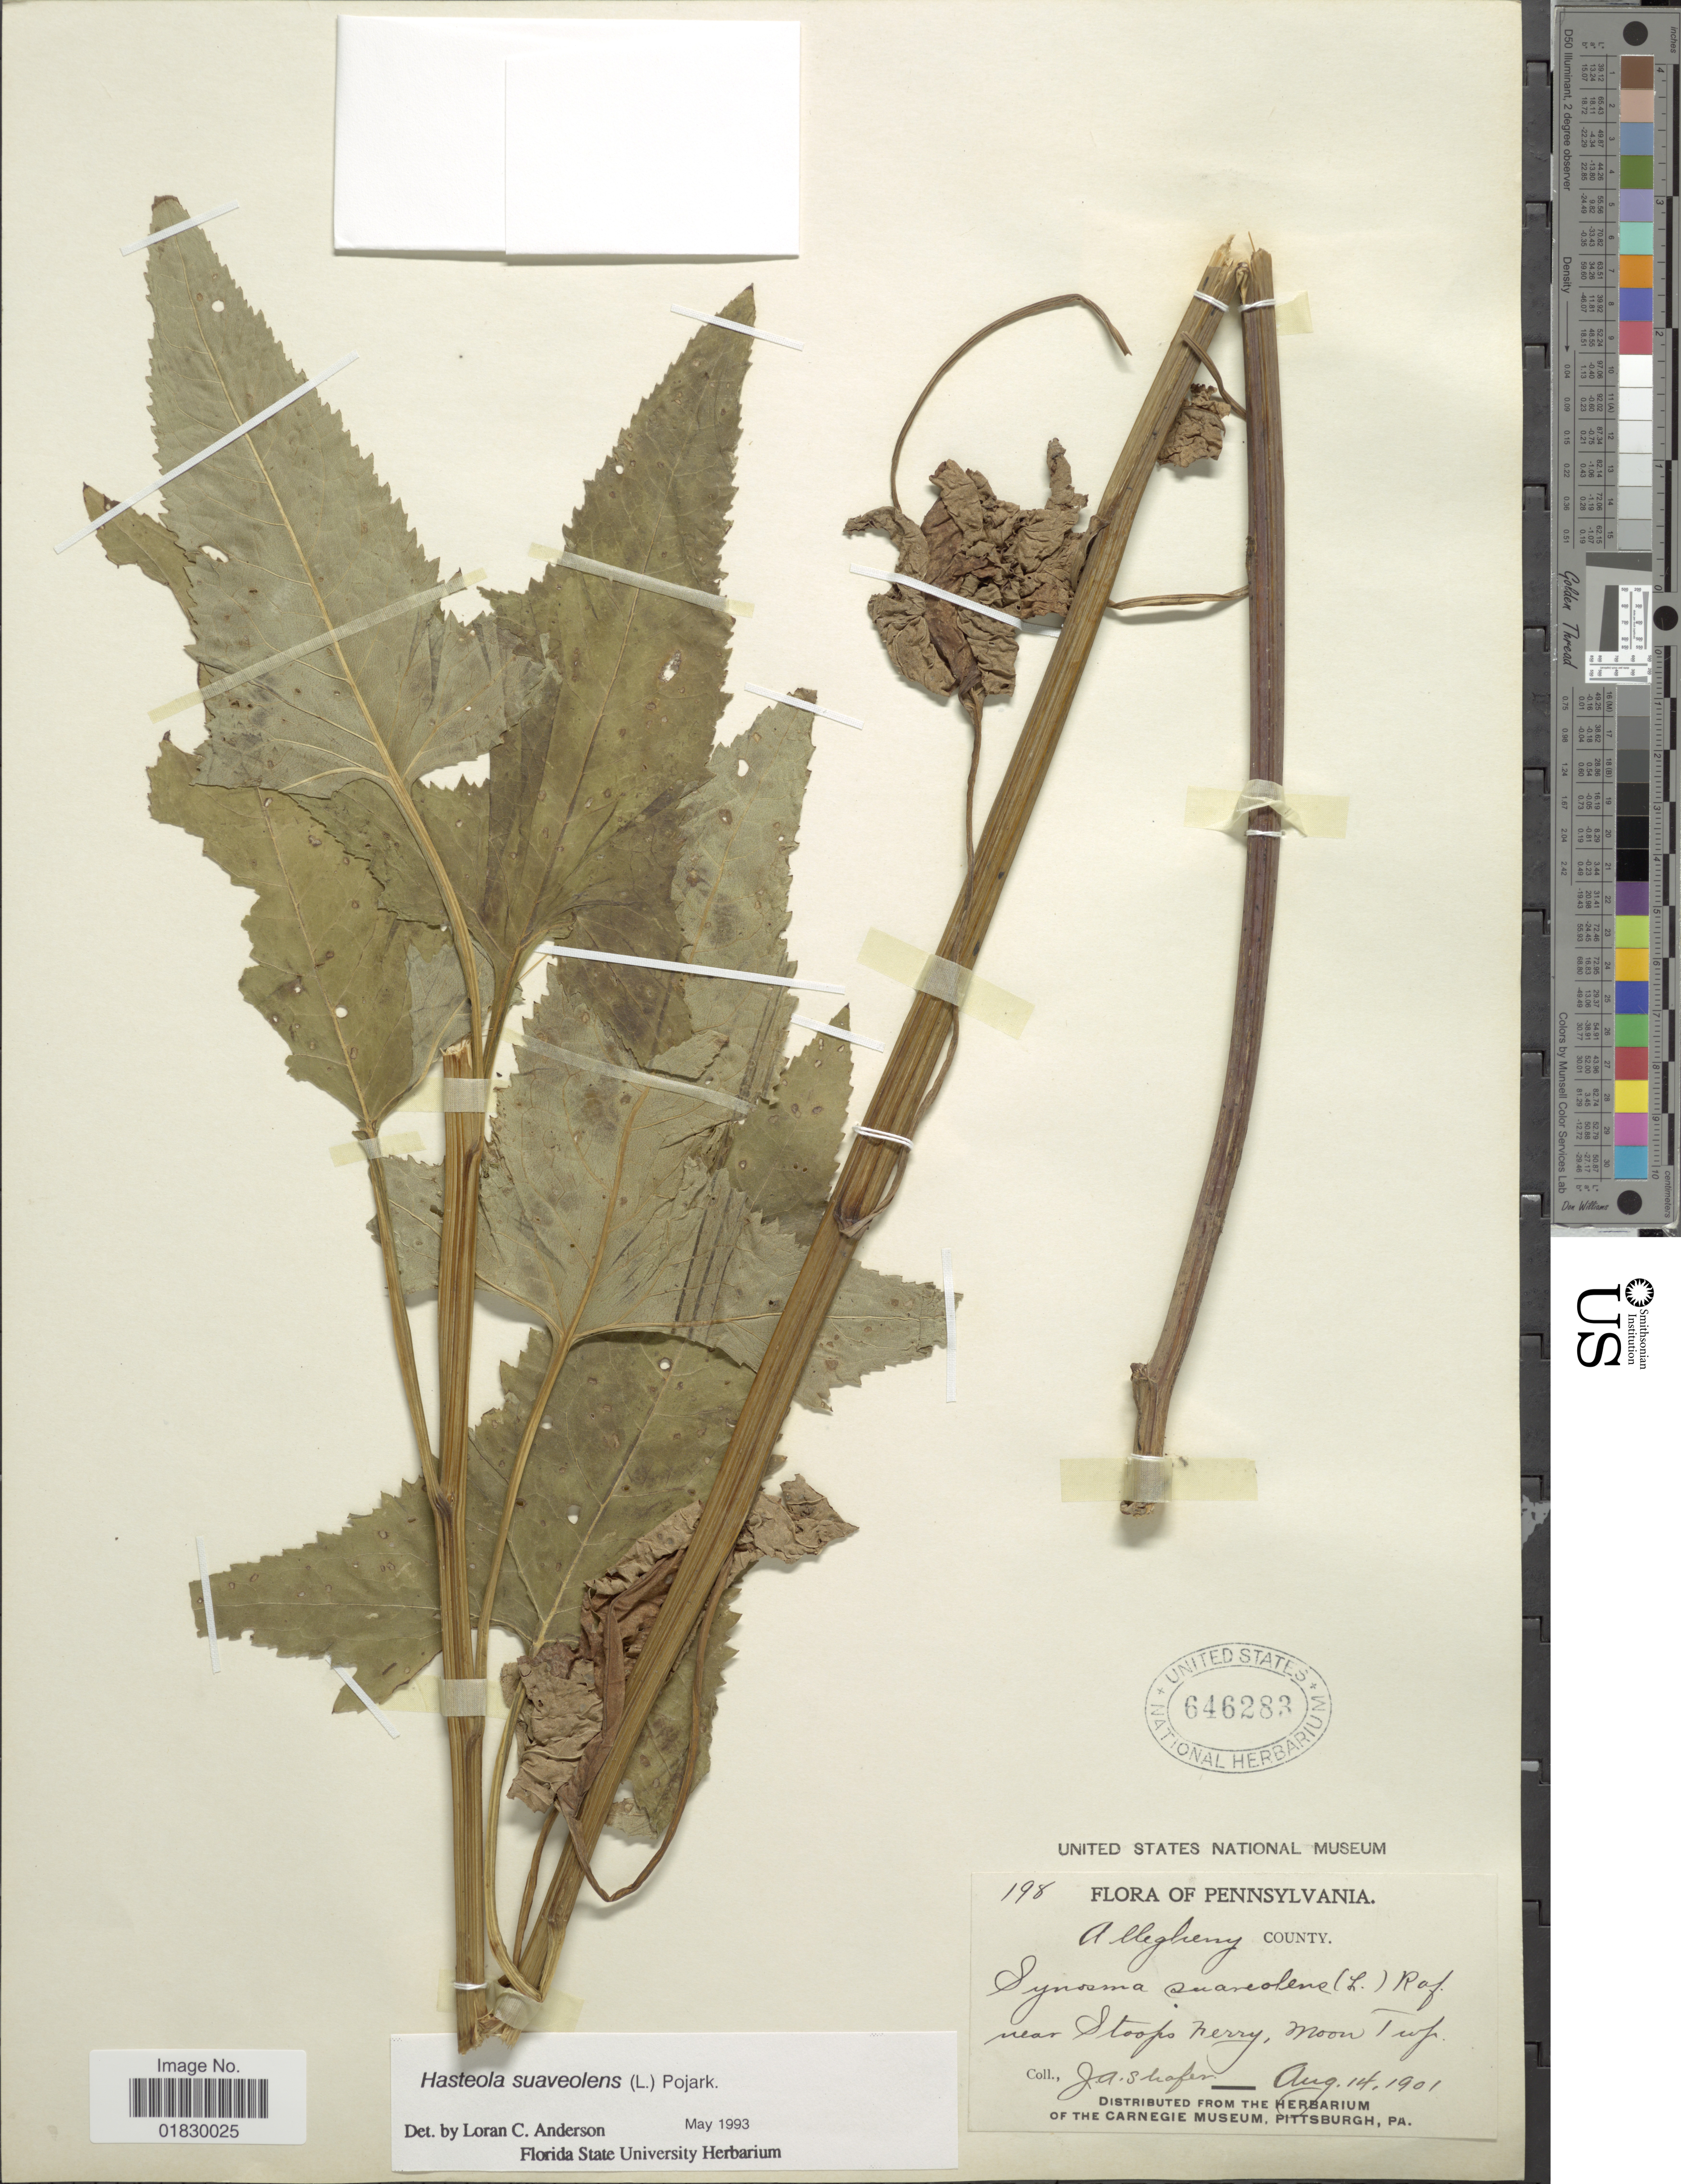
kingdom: Plantae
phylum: Tracheophyta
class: Magnoliopsida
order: Asterales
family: Asteraceae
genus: Hasteola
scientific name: Hasteola suaveolens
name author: (L.) Pojark.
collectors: J. A. Shafer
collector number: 198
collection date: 1901-08-14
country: United States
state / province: Pennsylvania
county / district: Allegheny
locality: Allegheny County, Near Stoops Ferry, Moon Twp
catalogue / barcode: US 646283